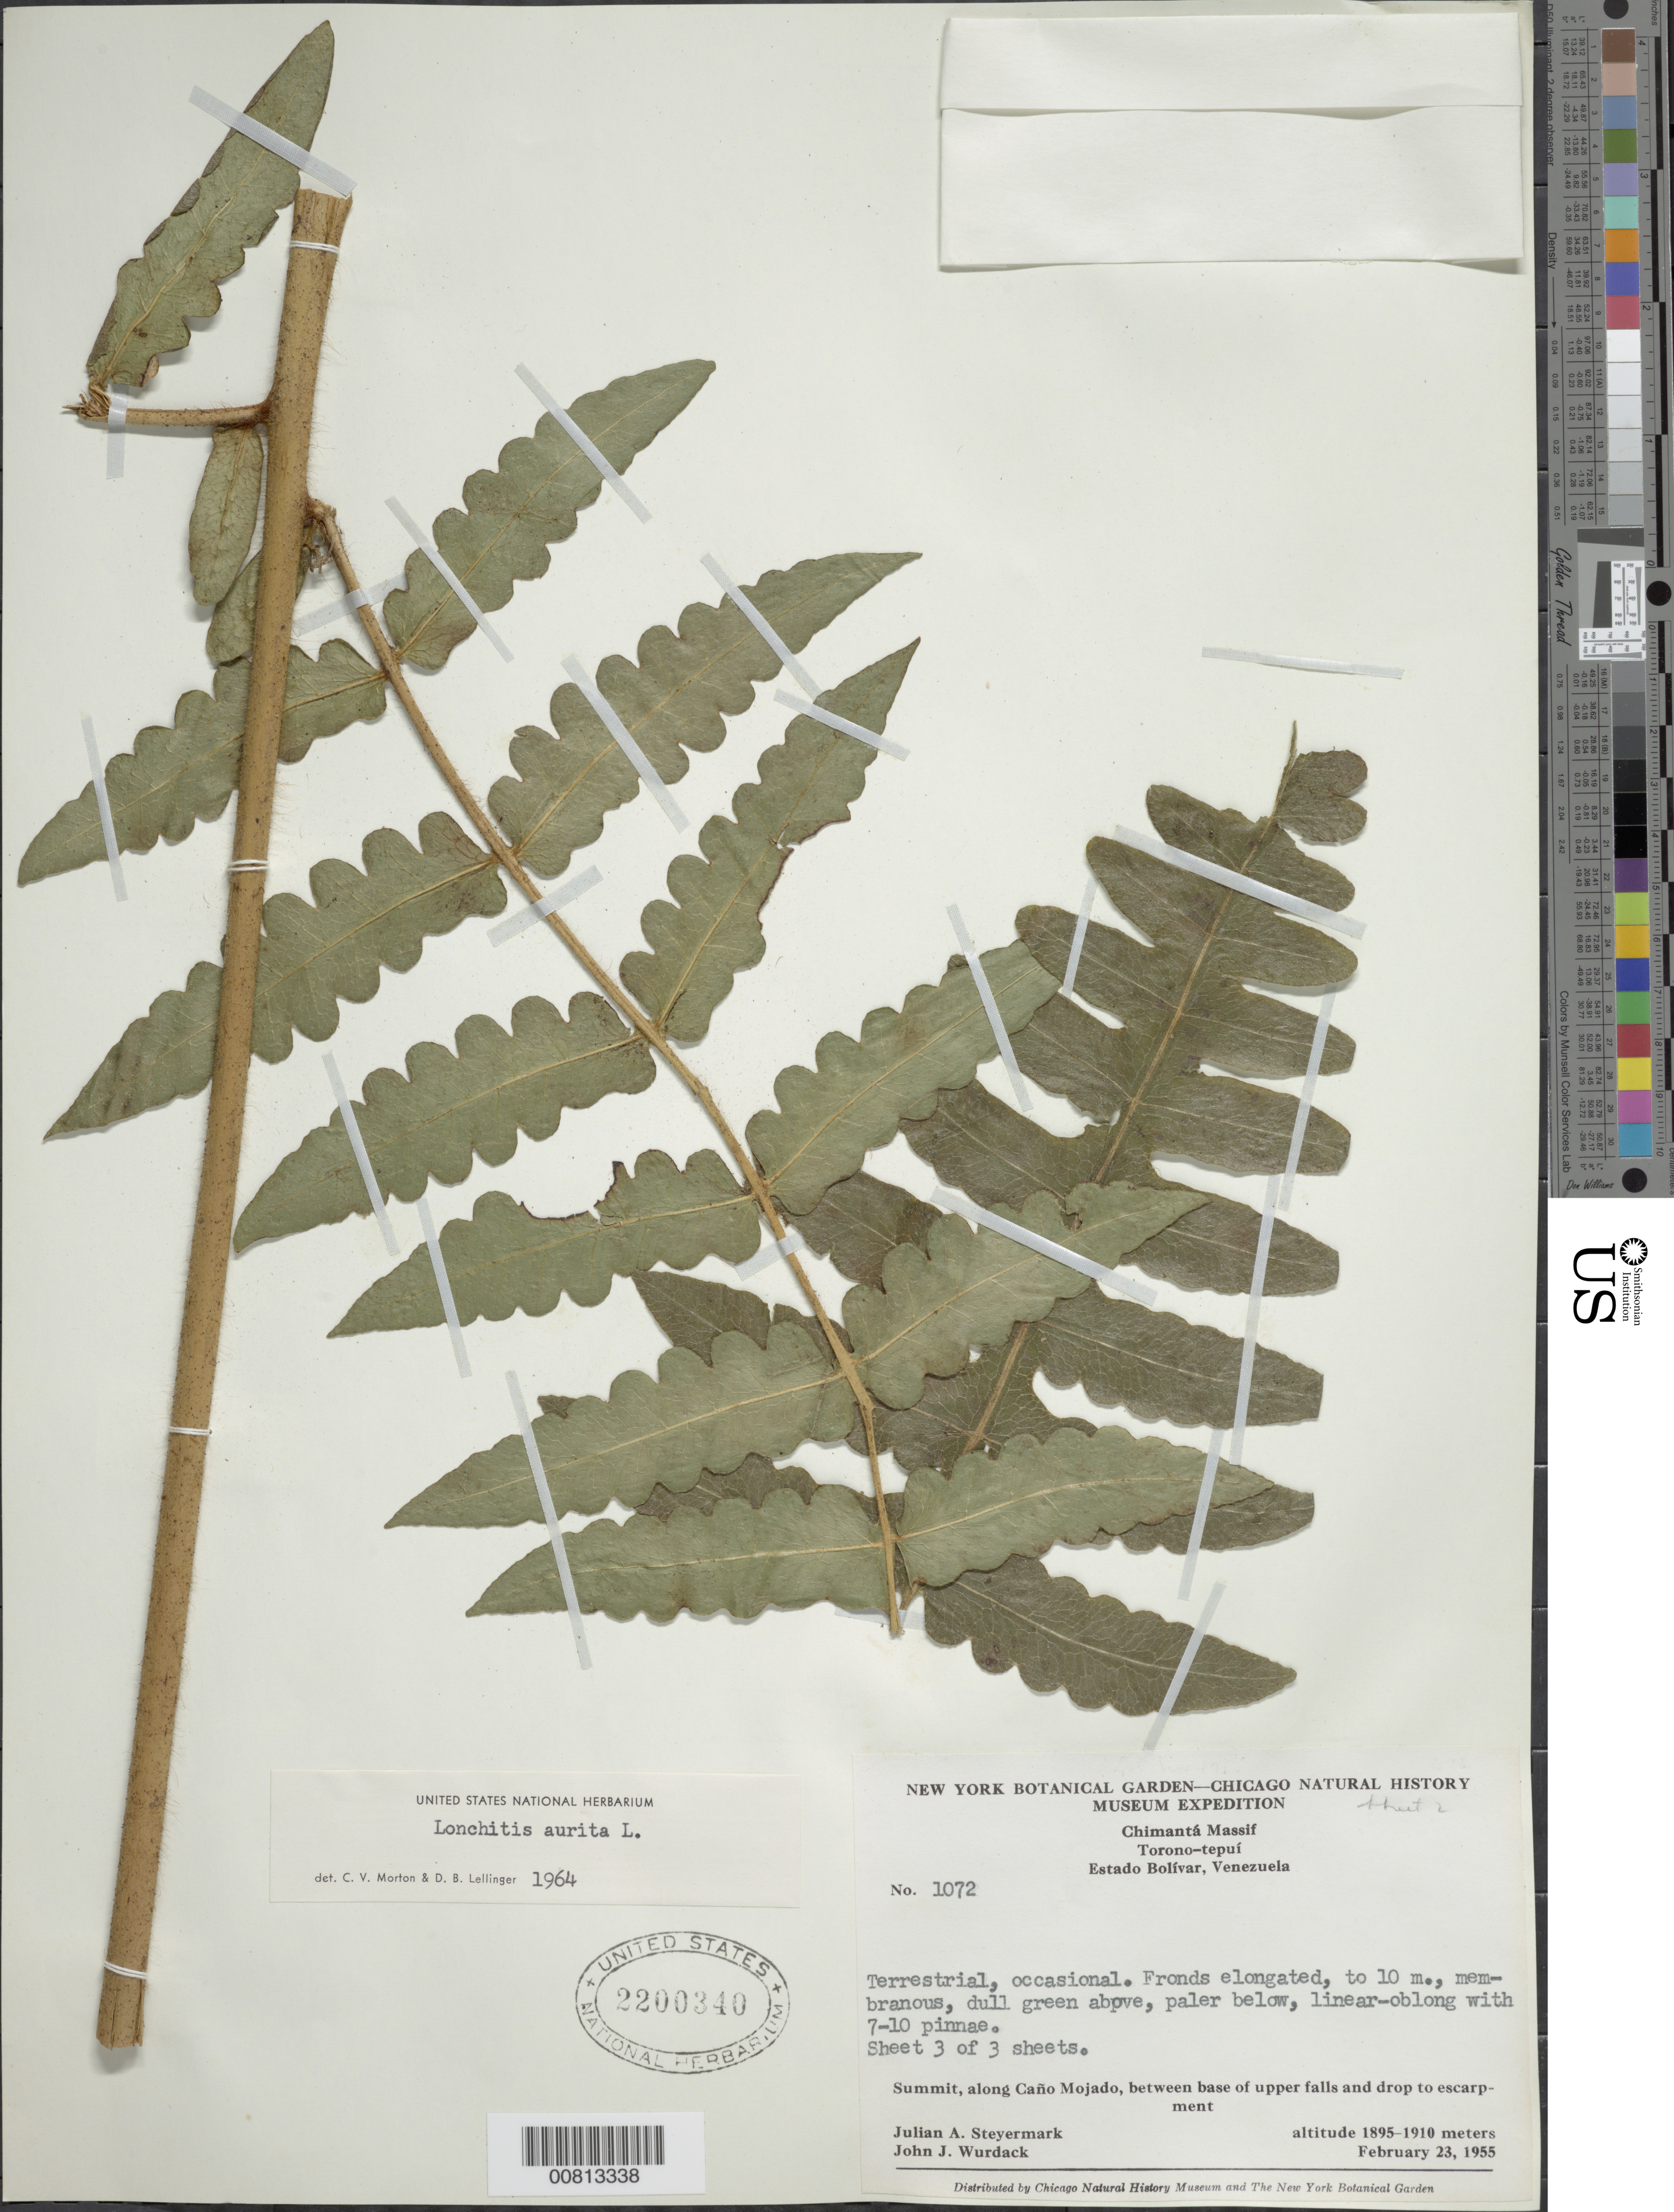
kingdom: Plantae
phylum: Tracheophyta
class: Polypodiopsida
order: Polypodiales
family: Dennstaedtiaceae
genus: Blotiella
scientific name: Blotiella lindeniana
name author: (Hook.) R.M. Tryon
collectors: J. Steyermark & J. J. Wurdack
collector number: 1072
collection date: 1955-02-23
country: Venezuela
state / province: Bolivar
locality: Chimanta Massif, Torono-tepuí, Summit, along Caño Mojado, between base of upper falls and drop to escarpment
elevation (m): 1895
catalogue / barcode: US 2200340